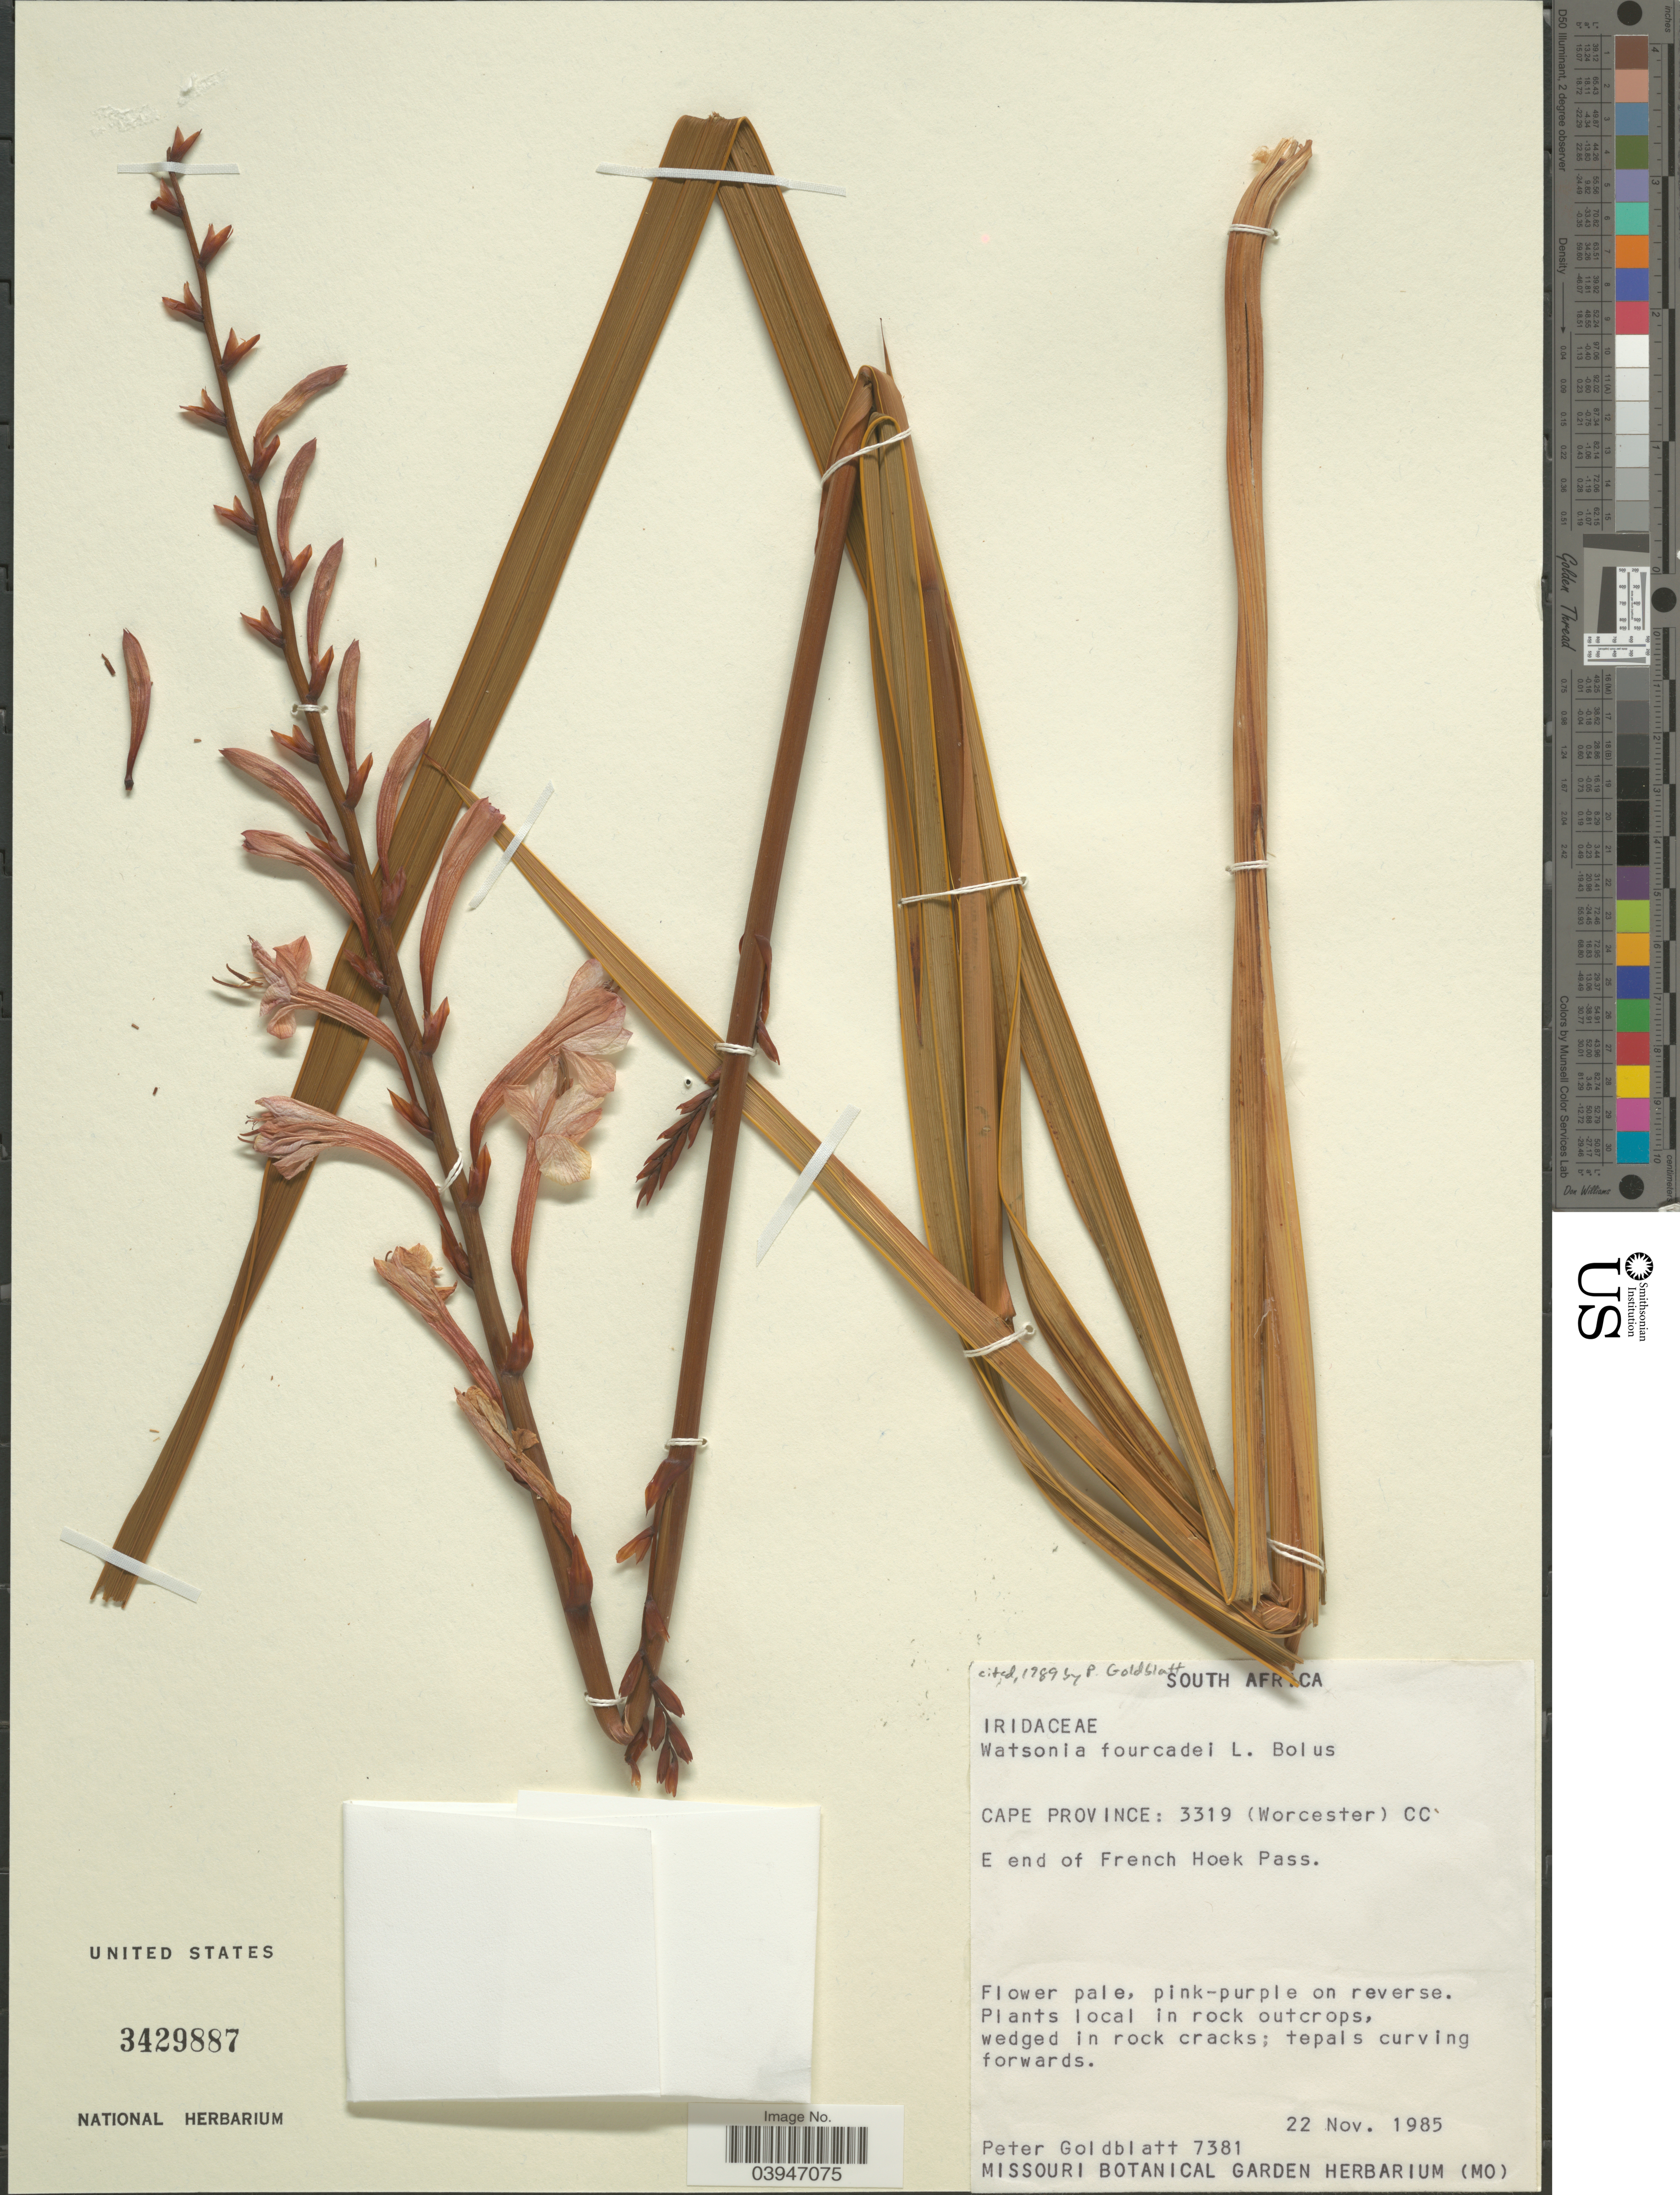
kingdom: Plantae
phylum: Tracheophyta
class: Liliopsida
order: Asparagales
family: Iridaceae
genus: Watsonia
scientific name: Watsonia fourcadei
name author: J.W. Mathews & L. Bolus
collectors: P. Goldblatt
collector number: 7381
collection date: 1985-11-22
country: South Africa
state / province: Western Cape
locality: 3319 (Worcester) CC. E end of French Hoek Pass.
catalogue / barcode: US 3429887